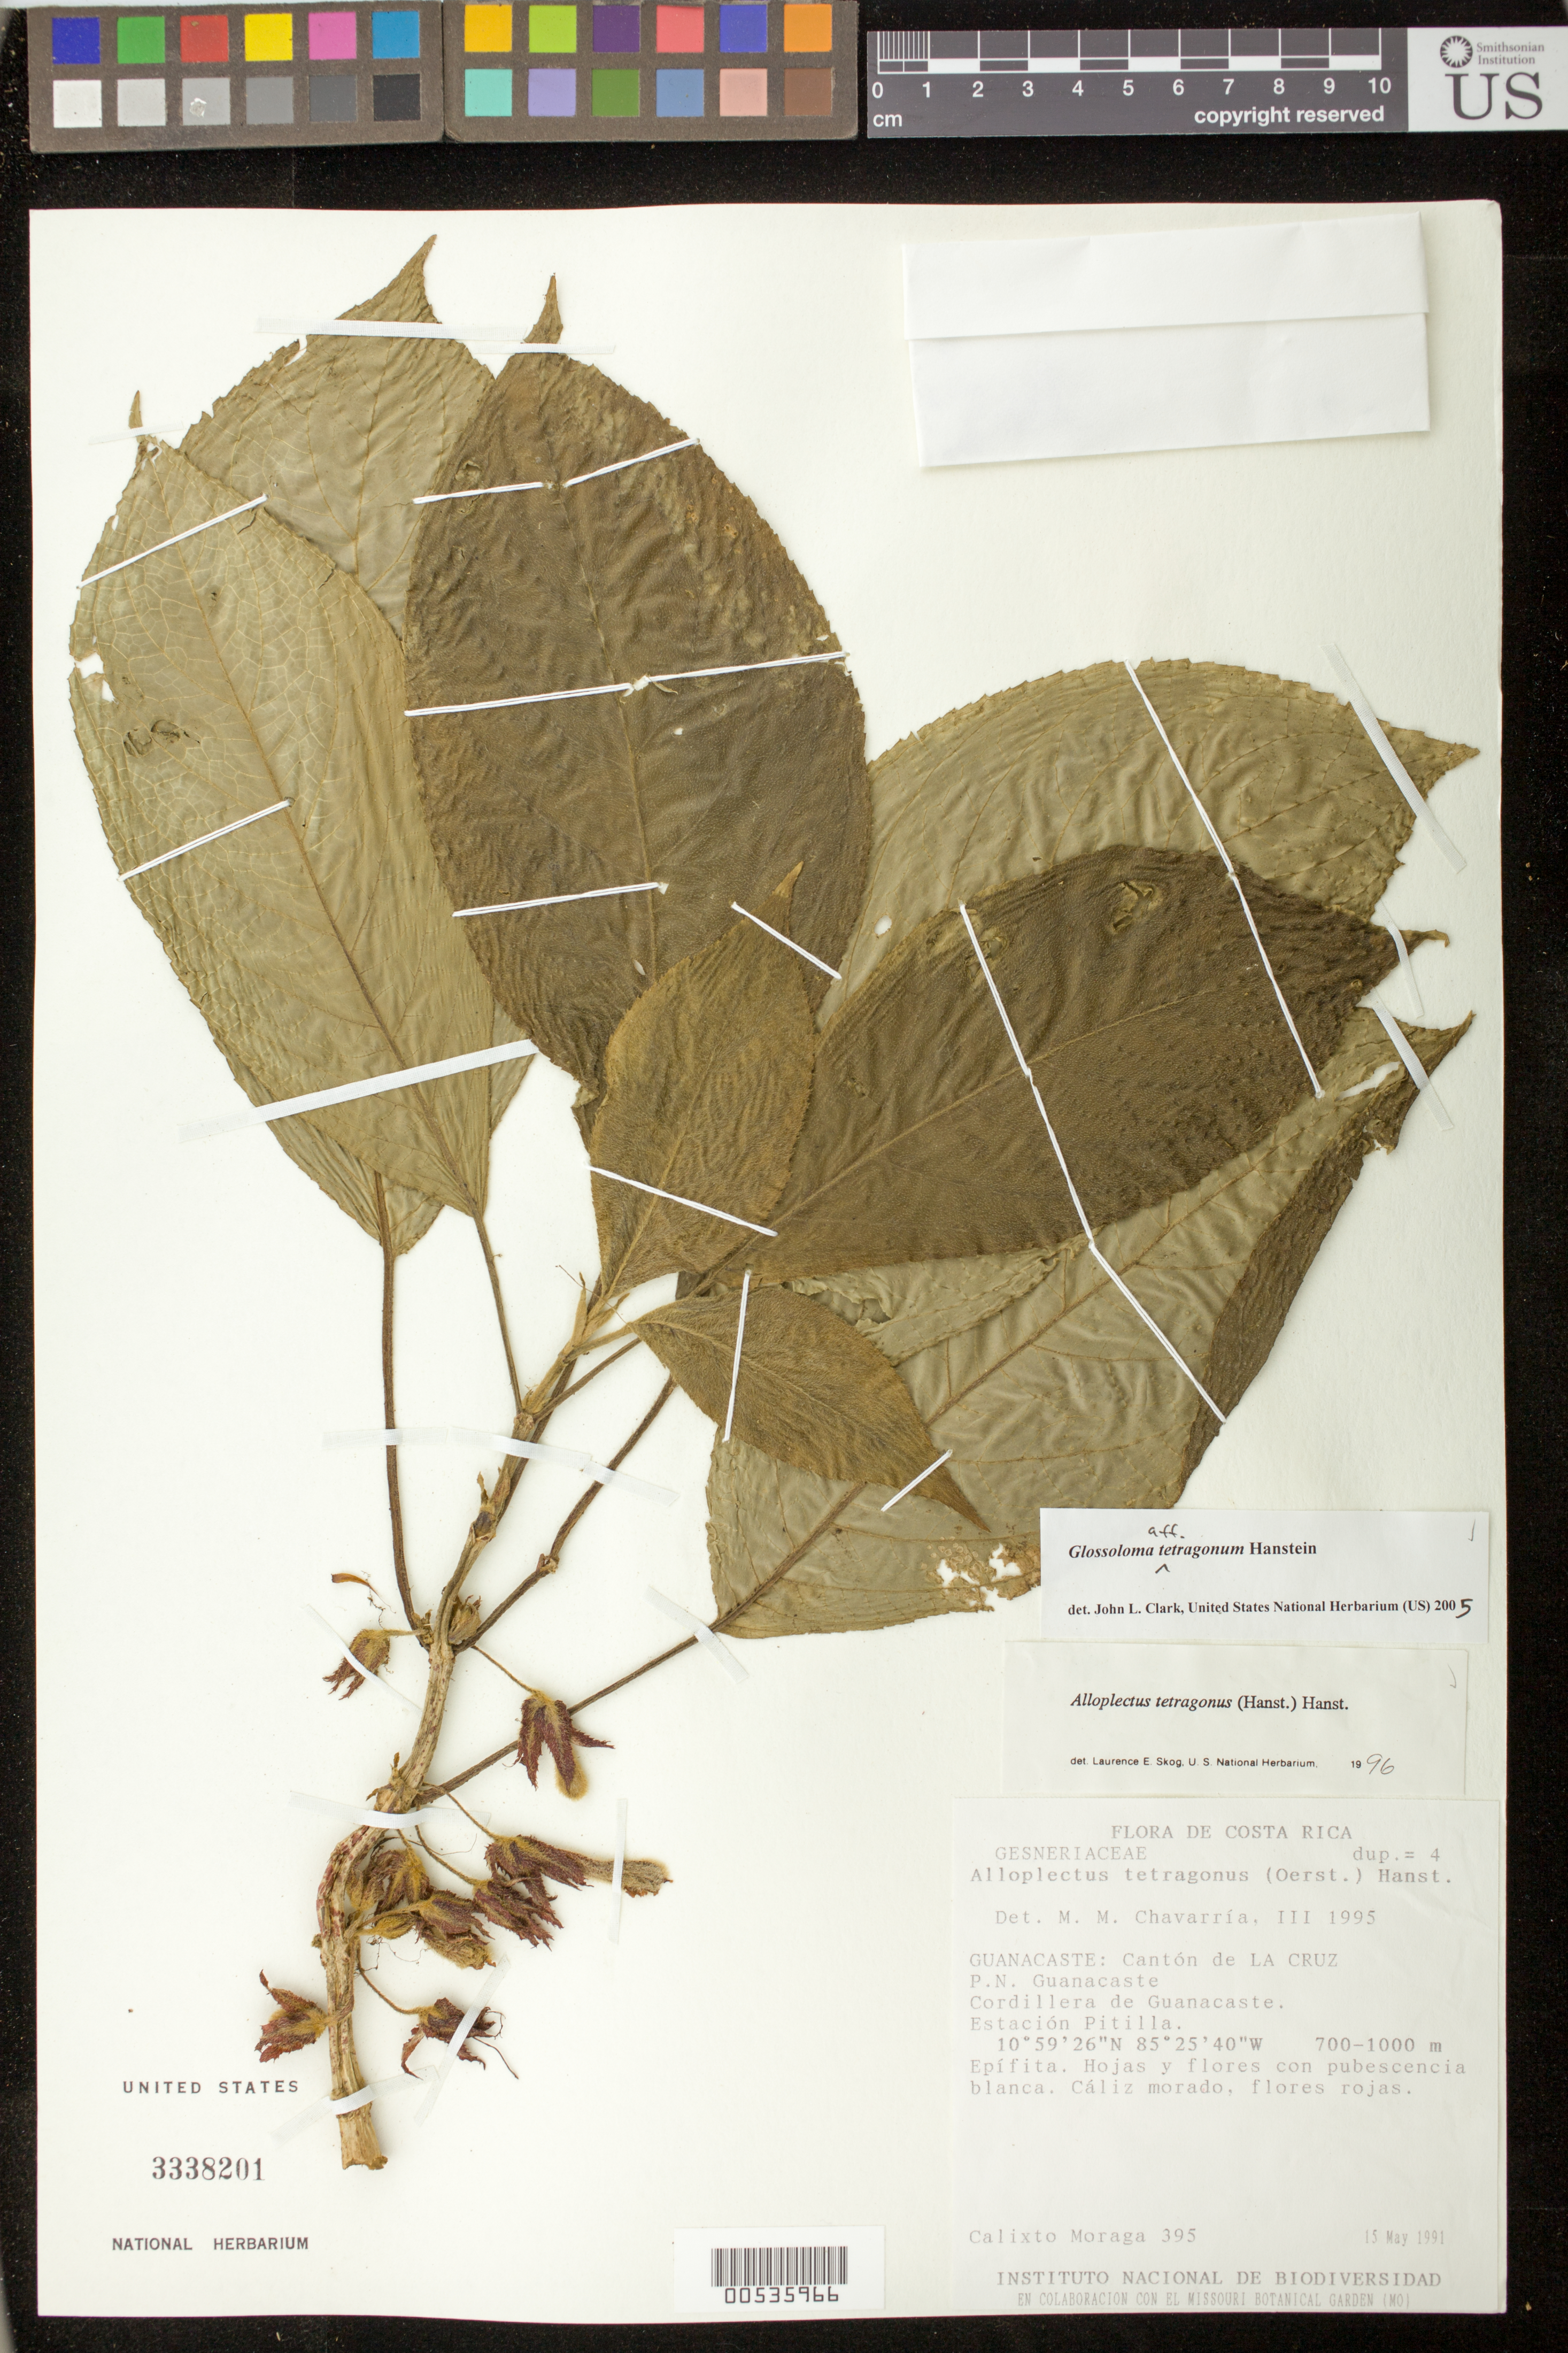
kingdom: Plantae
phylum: Tracheophyta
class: Magnoliopsida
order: Lamiales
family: Gesneriaceae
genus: Glossoloma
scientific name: Glossoloma tetragonum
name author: Hanst.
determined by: Clark, J. L., (SEL), The Marie Selby Botanical Garden (UNITED STATES)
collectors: C. Moraga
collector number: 395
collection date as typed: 15 May 1991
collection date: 1991-05-15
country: Costa Rica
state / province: Guanacaste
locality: Cantón de La Cruz, P.N. Guanacaste, Cordillera de Guanacaste, Estación Pitilla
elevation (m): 700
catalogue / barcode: US 3338201